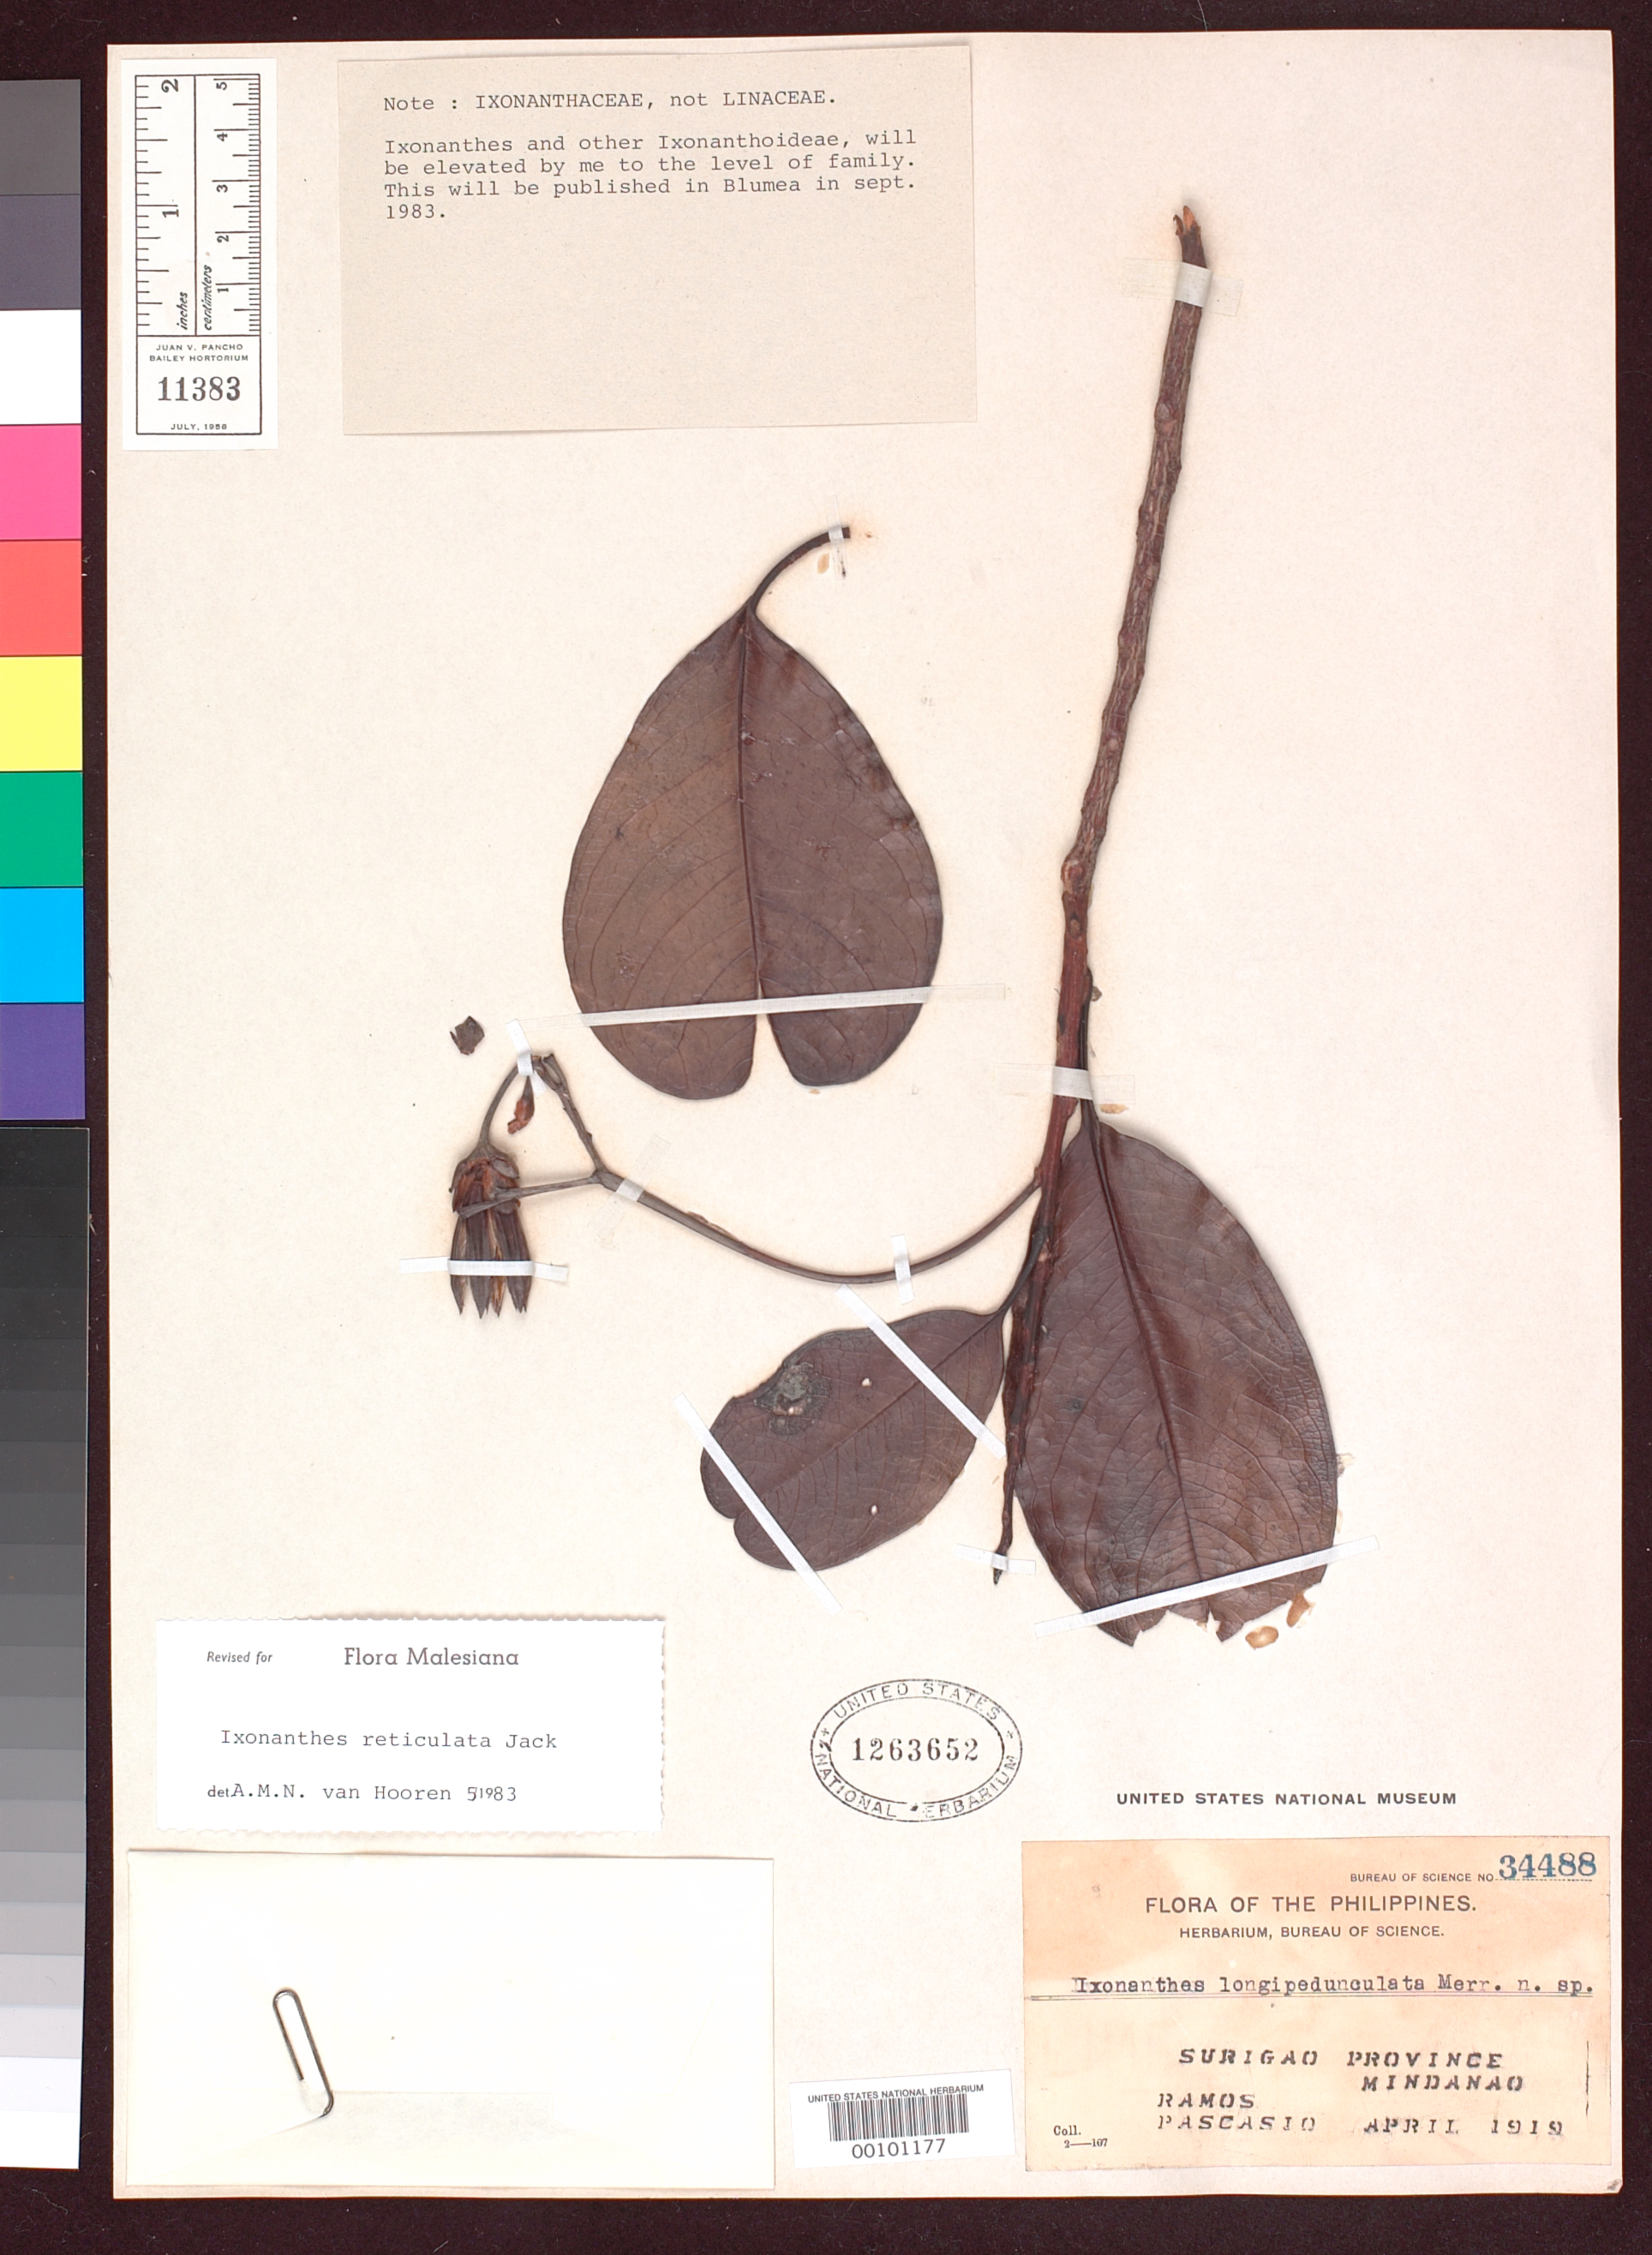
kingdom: Plantae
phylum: Tracheophyta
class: Magnoliopsida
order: Malpighiales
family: Ixonanthaceae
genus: Ixonanthes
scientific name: Ixonanthes longipedunculata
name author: Merr.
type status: Isotype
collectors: M. Ramos & J. Pascasio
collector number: Bur. Sci. 34488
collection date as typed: Apr 1919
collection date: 1919-04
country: Philippines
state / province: Caraga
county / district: Surigao del Norte / Surigao del Sur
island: Mindanao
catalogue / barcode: US 1263652